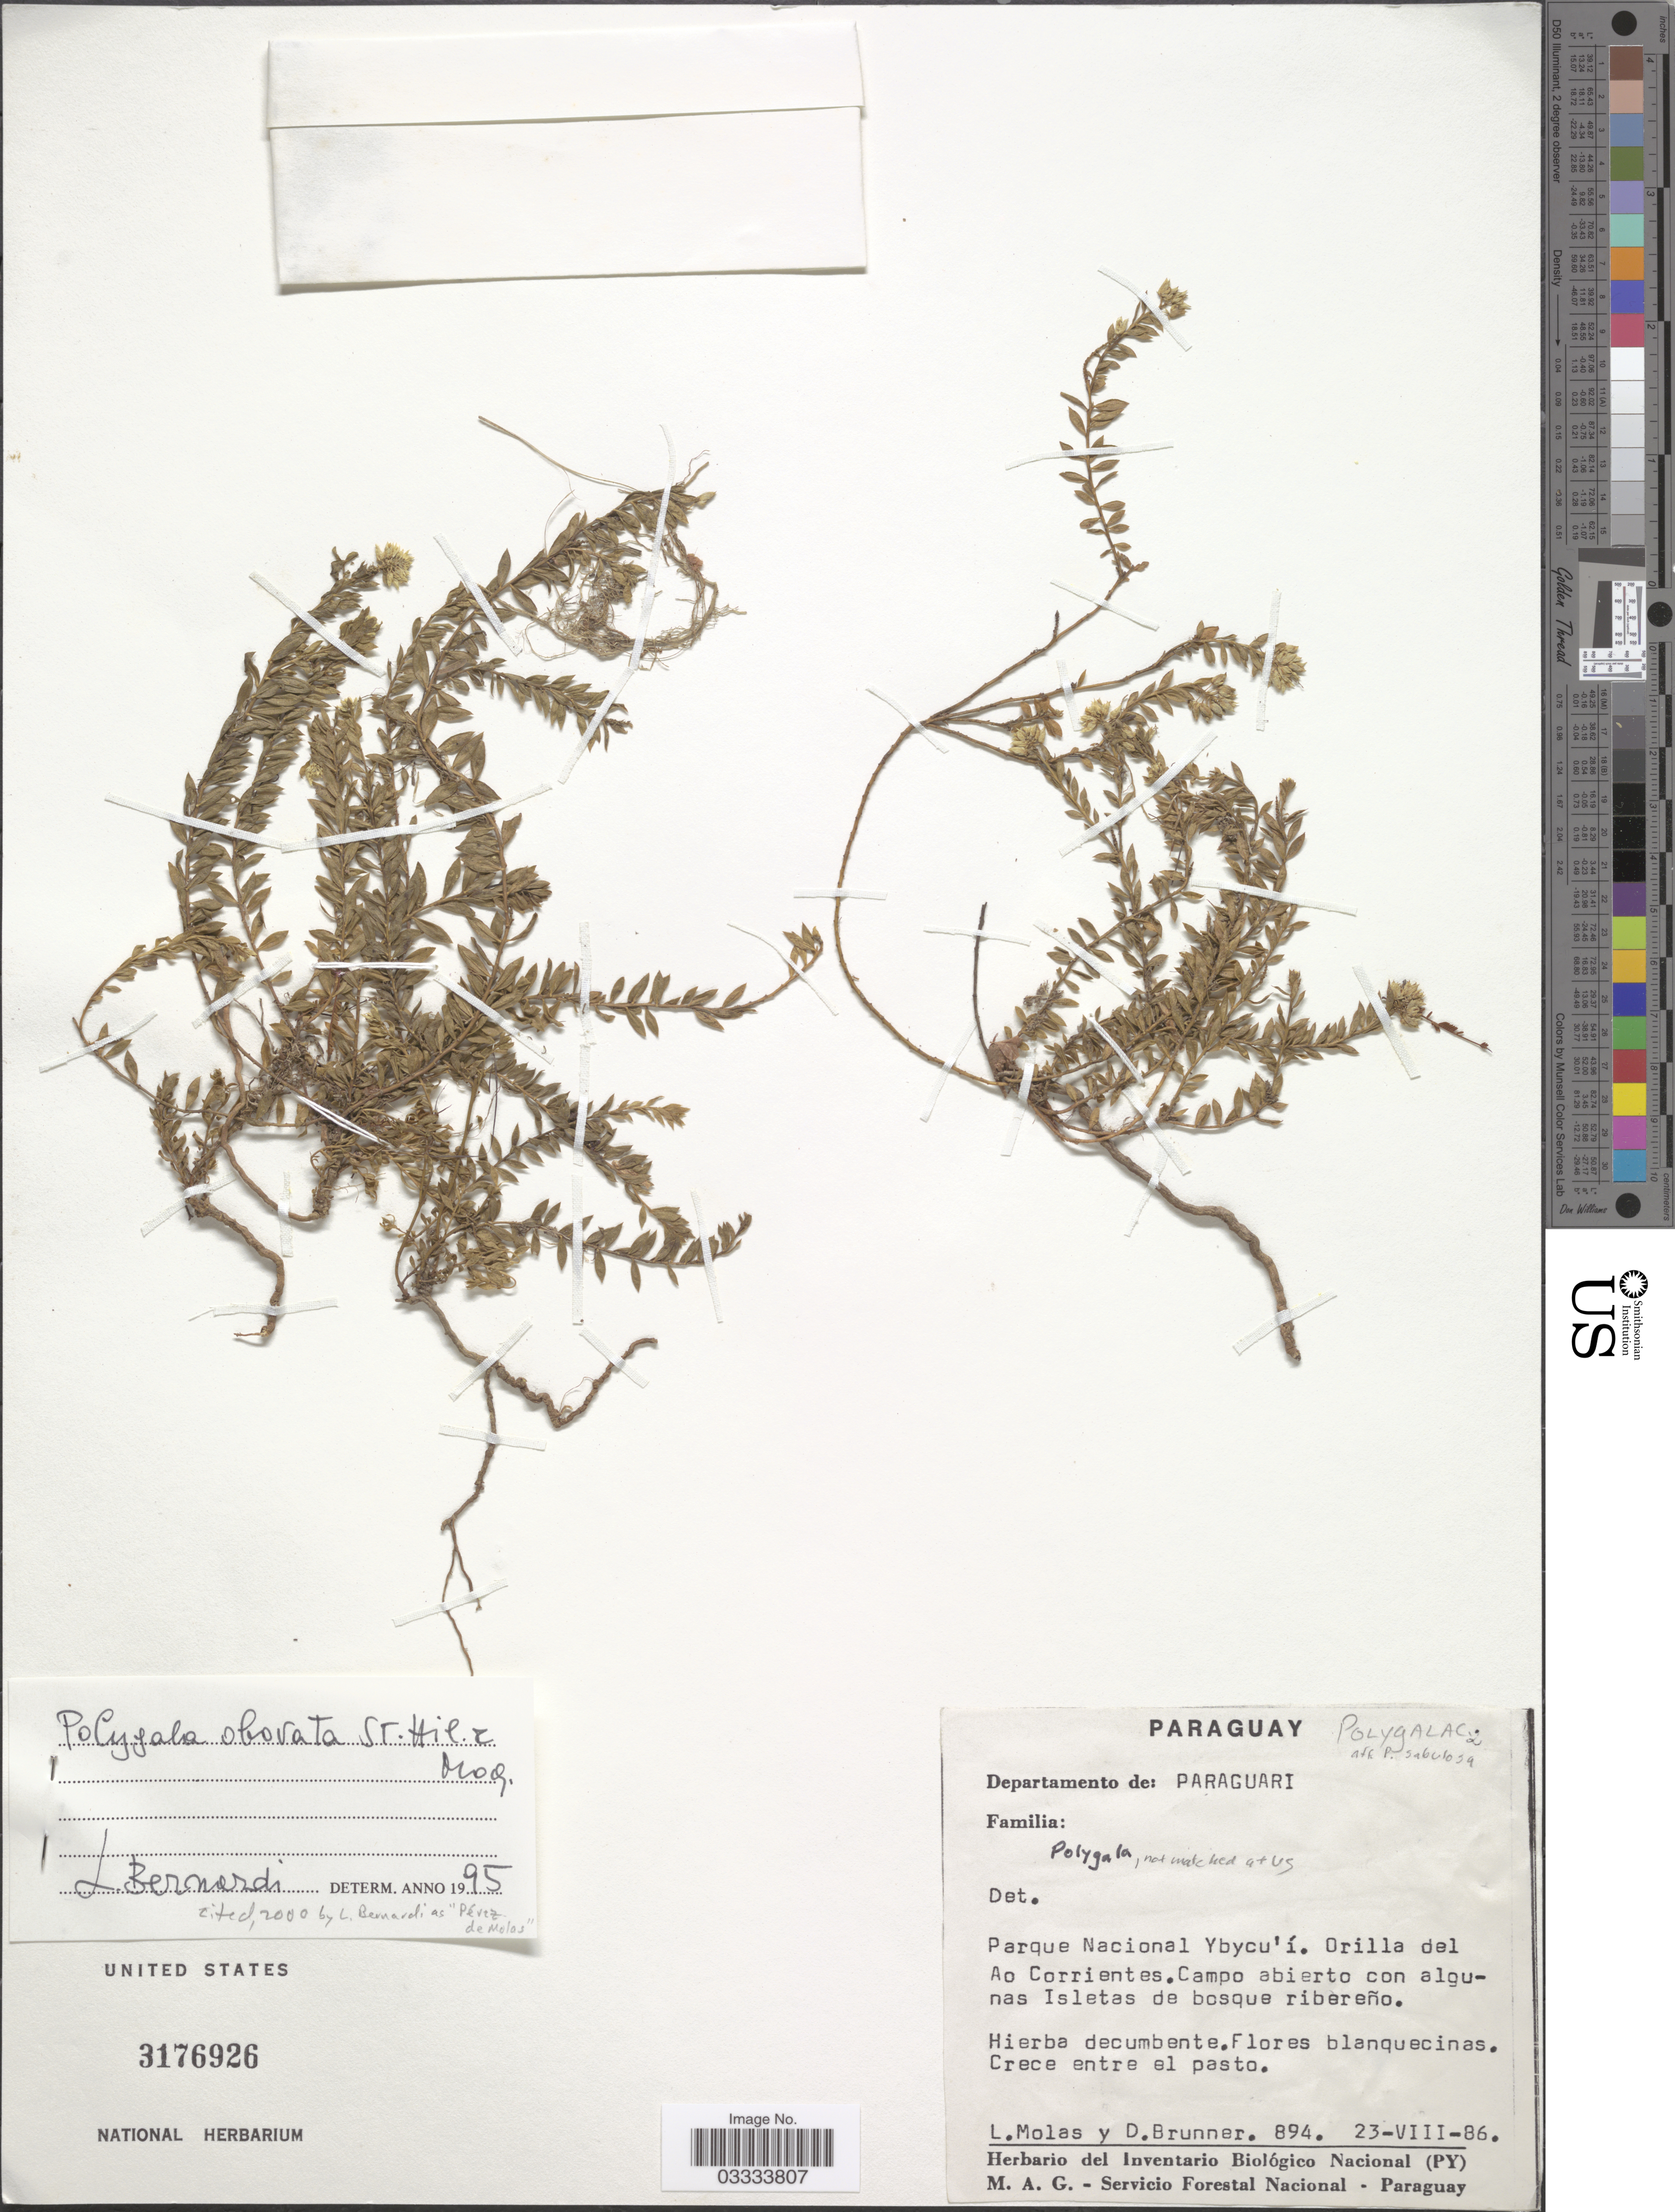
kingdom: Plantae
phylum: Tracheophyta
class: Magnoliopsida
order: Fabales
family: Polygalaceae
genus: Polygala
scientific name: Polygala obovata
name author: A. St.-Hil. & Moq.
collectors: L. Molas & D. Brunner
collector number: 894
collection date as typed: Transcribed d/m/y: 23/8/86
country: Paraguay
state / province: Paraguari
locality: Departamento de: Paraguari. Parque Nacional Ybycu' í. Orilla del Ao Corrientes. Campo abierto con algunas Isletas de bosque ribereño.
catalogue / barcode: US 3176926